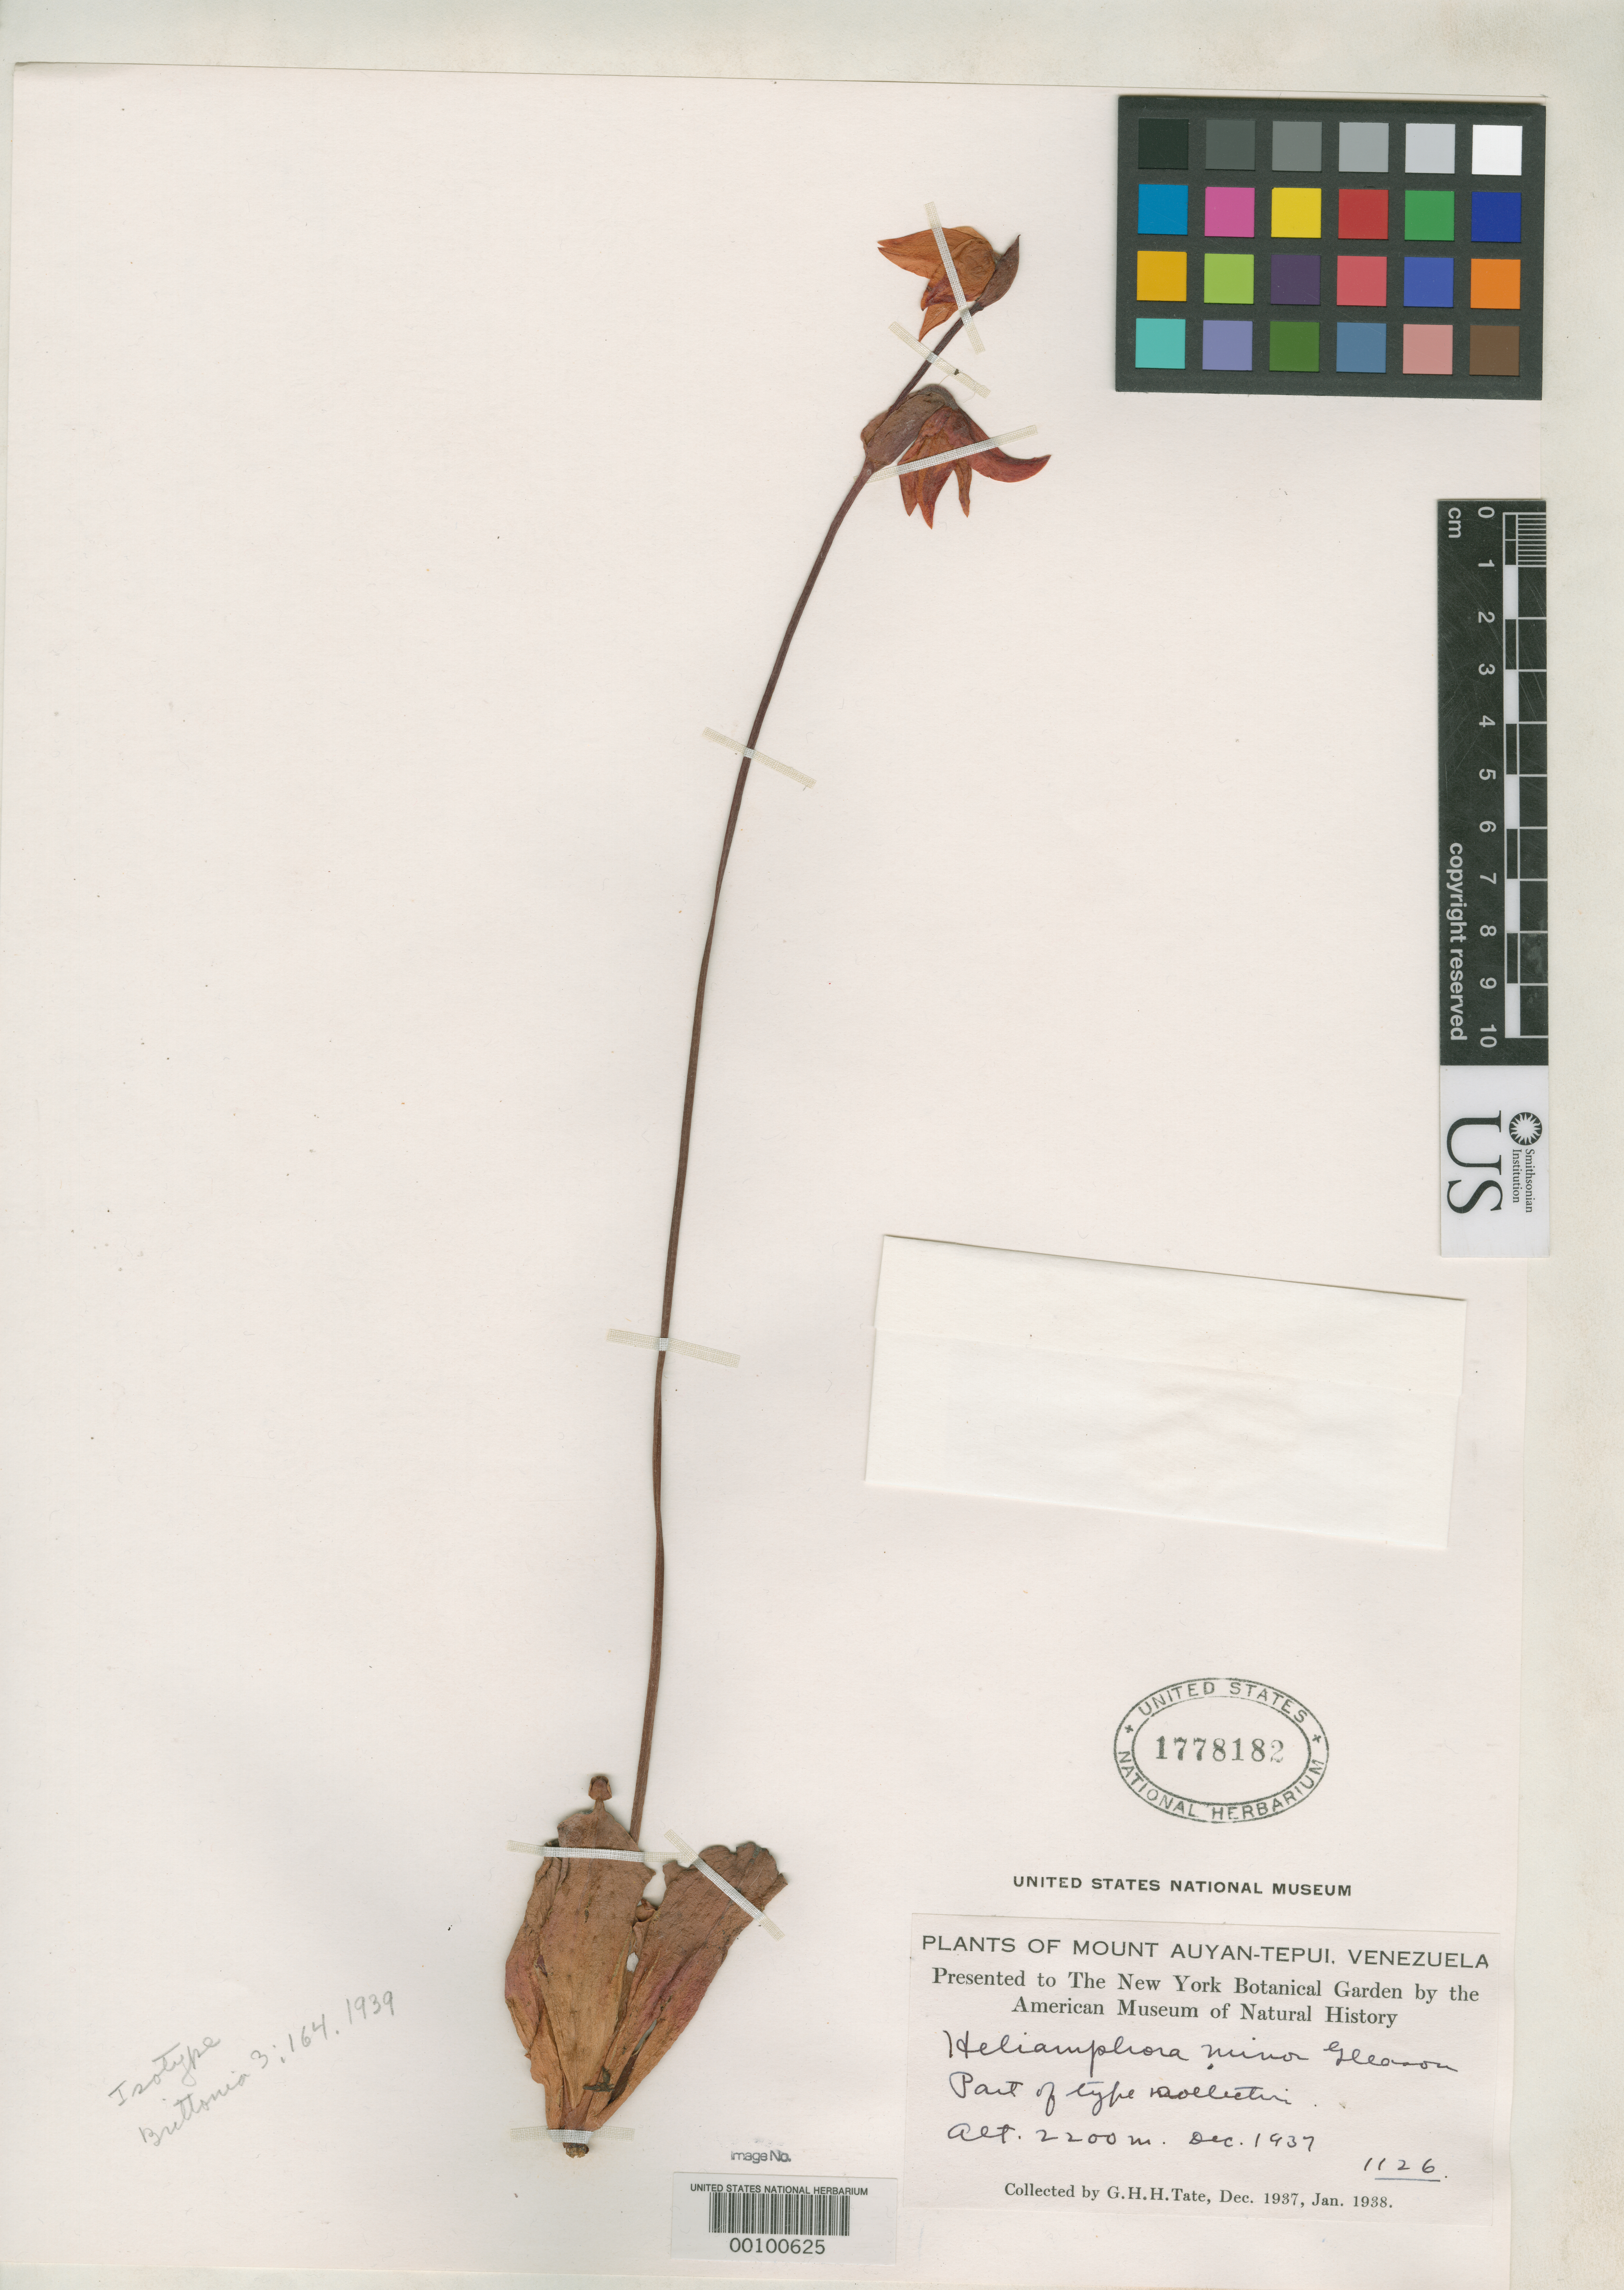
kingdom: Plantae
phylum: Tracheophyta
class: Magnoliopsida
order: Ericales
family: Sarraceniaceae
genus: Heliamphora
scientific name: Heliamphora minor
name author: Gleason in Gleason & Killip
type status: Isotype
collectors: G. H. H.Tate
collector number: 1126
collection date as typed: Dec 1937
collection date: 1937-12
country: Venezuela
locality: Mt. Auyantepui.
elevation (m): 2200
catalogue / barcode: US 1778182